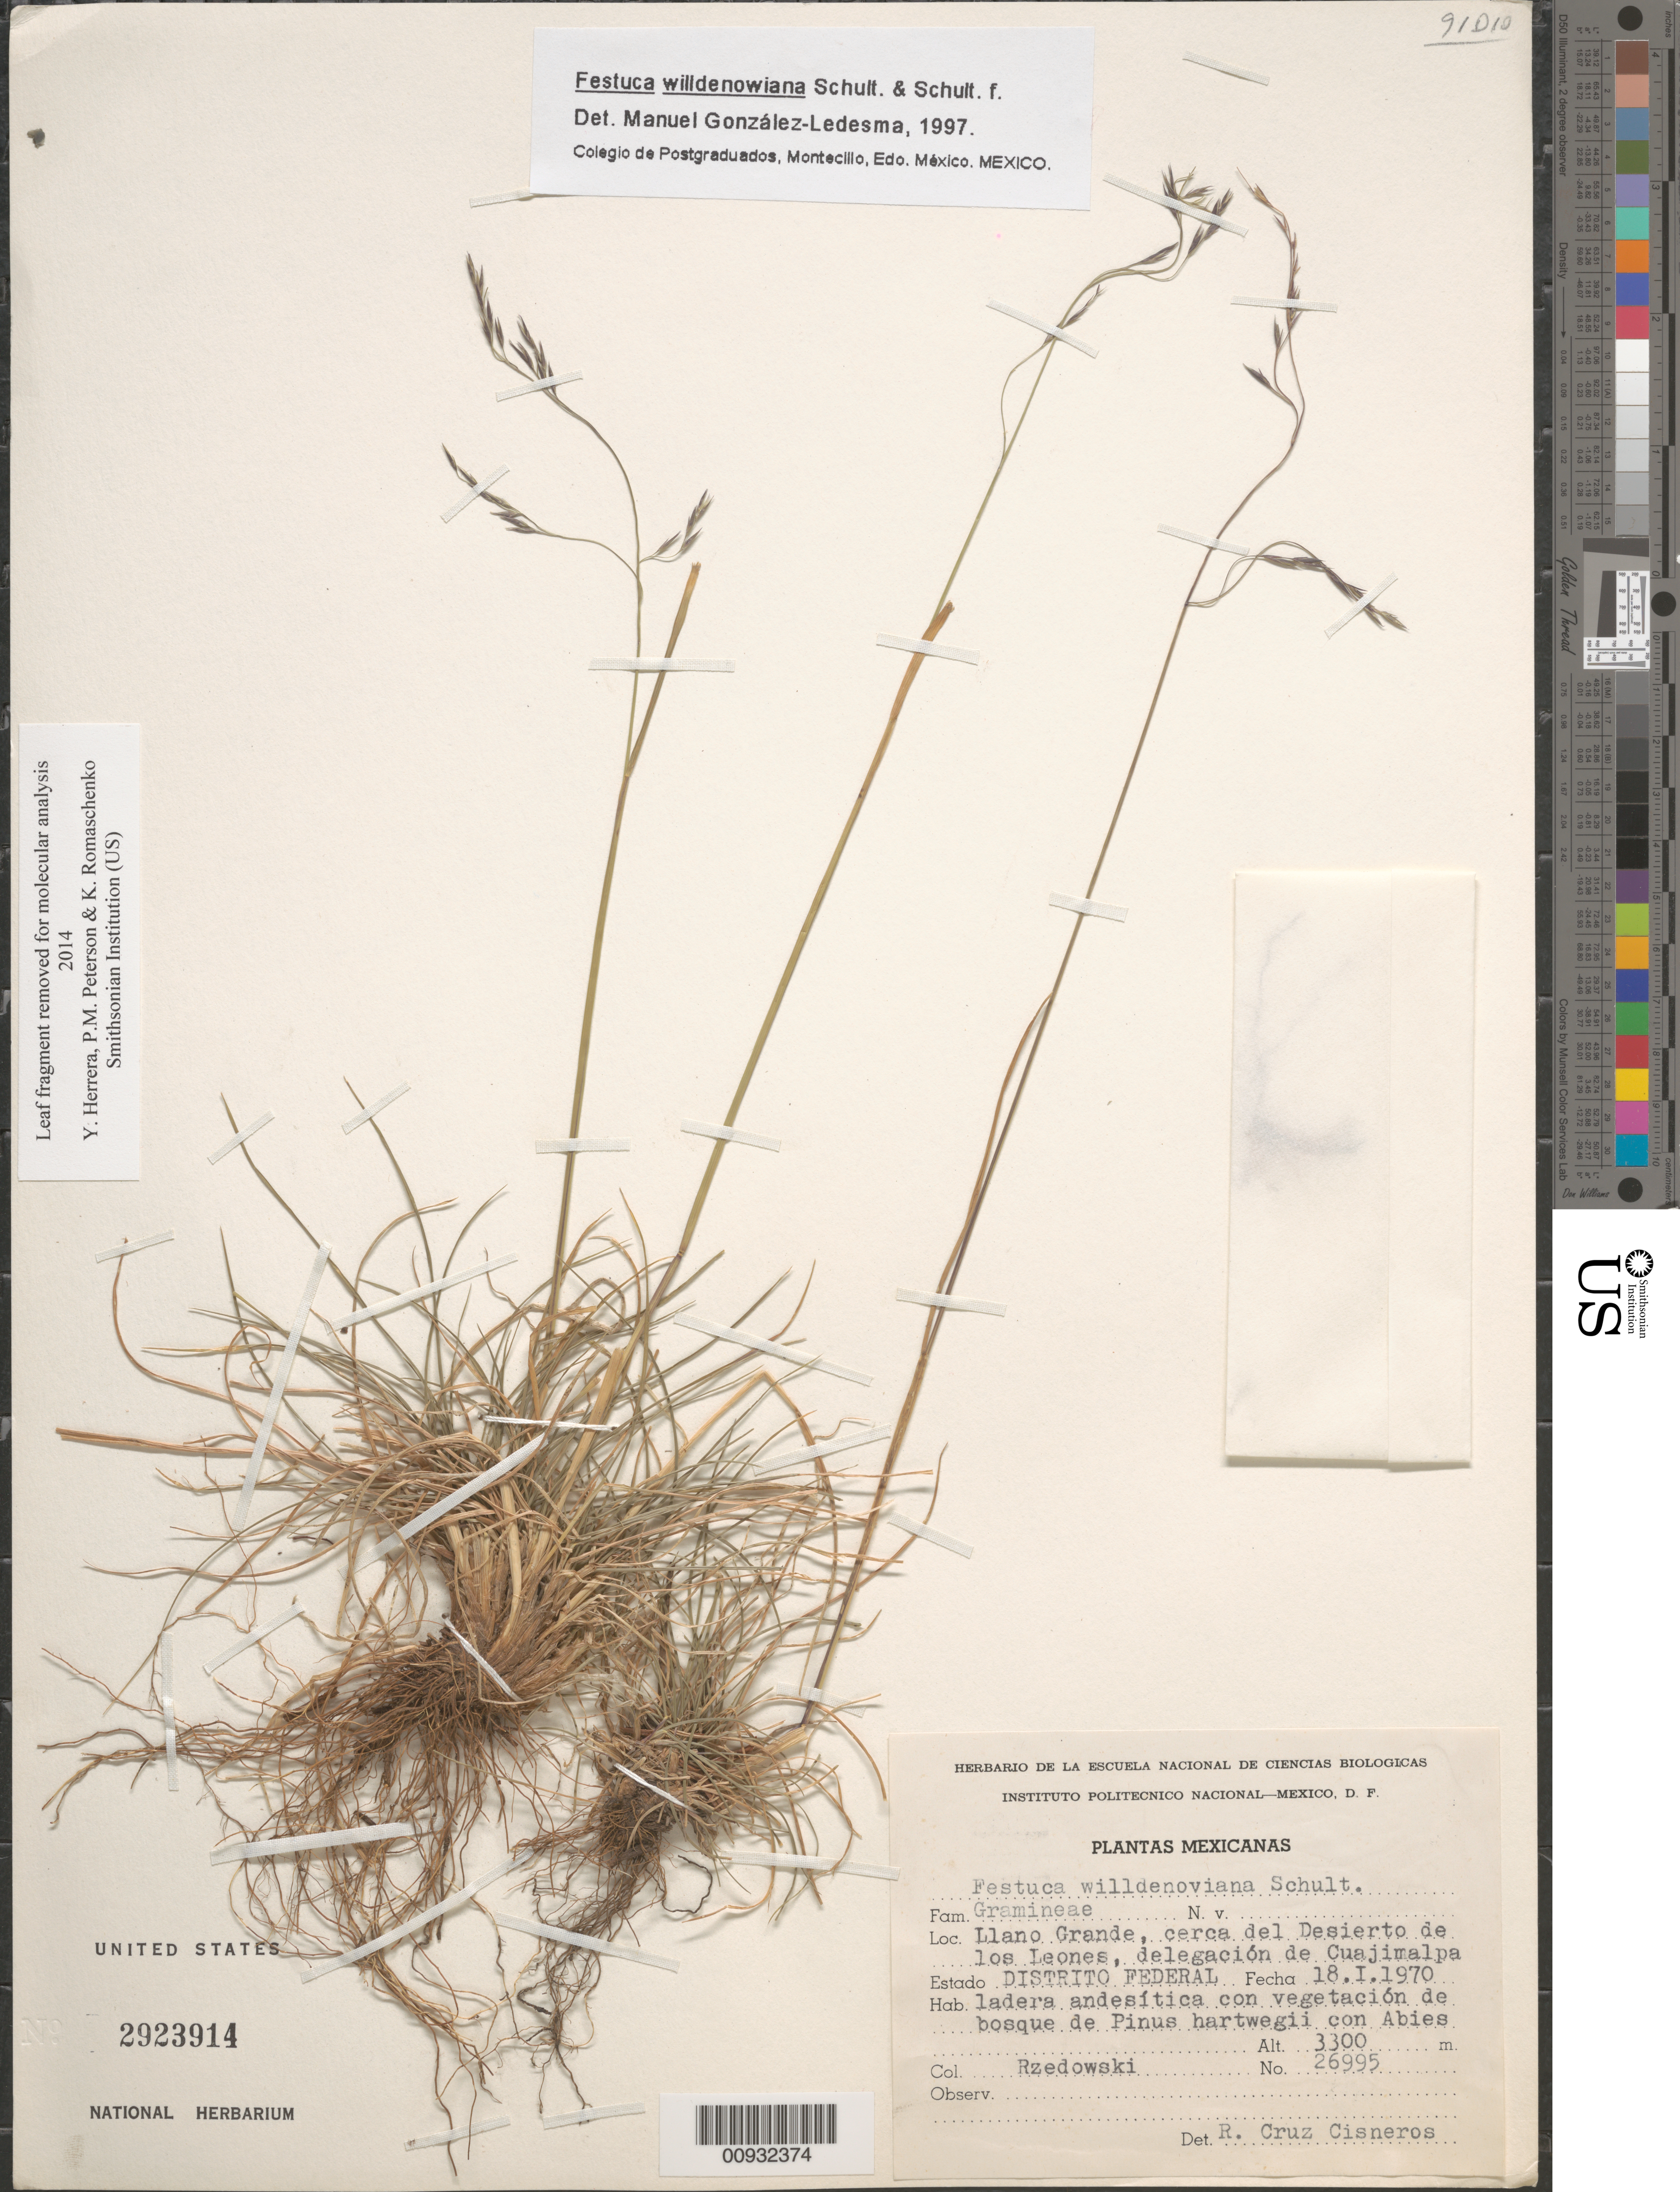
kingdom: Plantae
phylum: Tracheophyta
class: Liliopsida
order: Poales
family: Poaceae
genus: Festuca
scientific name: Festuca willdenowiana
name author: Schult. & Schult. f.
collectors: Rzedowski, --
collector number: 26995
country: Mexico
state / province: Distrito Federal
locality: Llano Grande, cerca del Desierto de los Leones, delegacion de Cuajimalpa.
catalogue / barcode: US 2923914